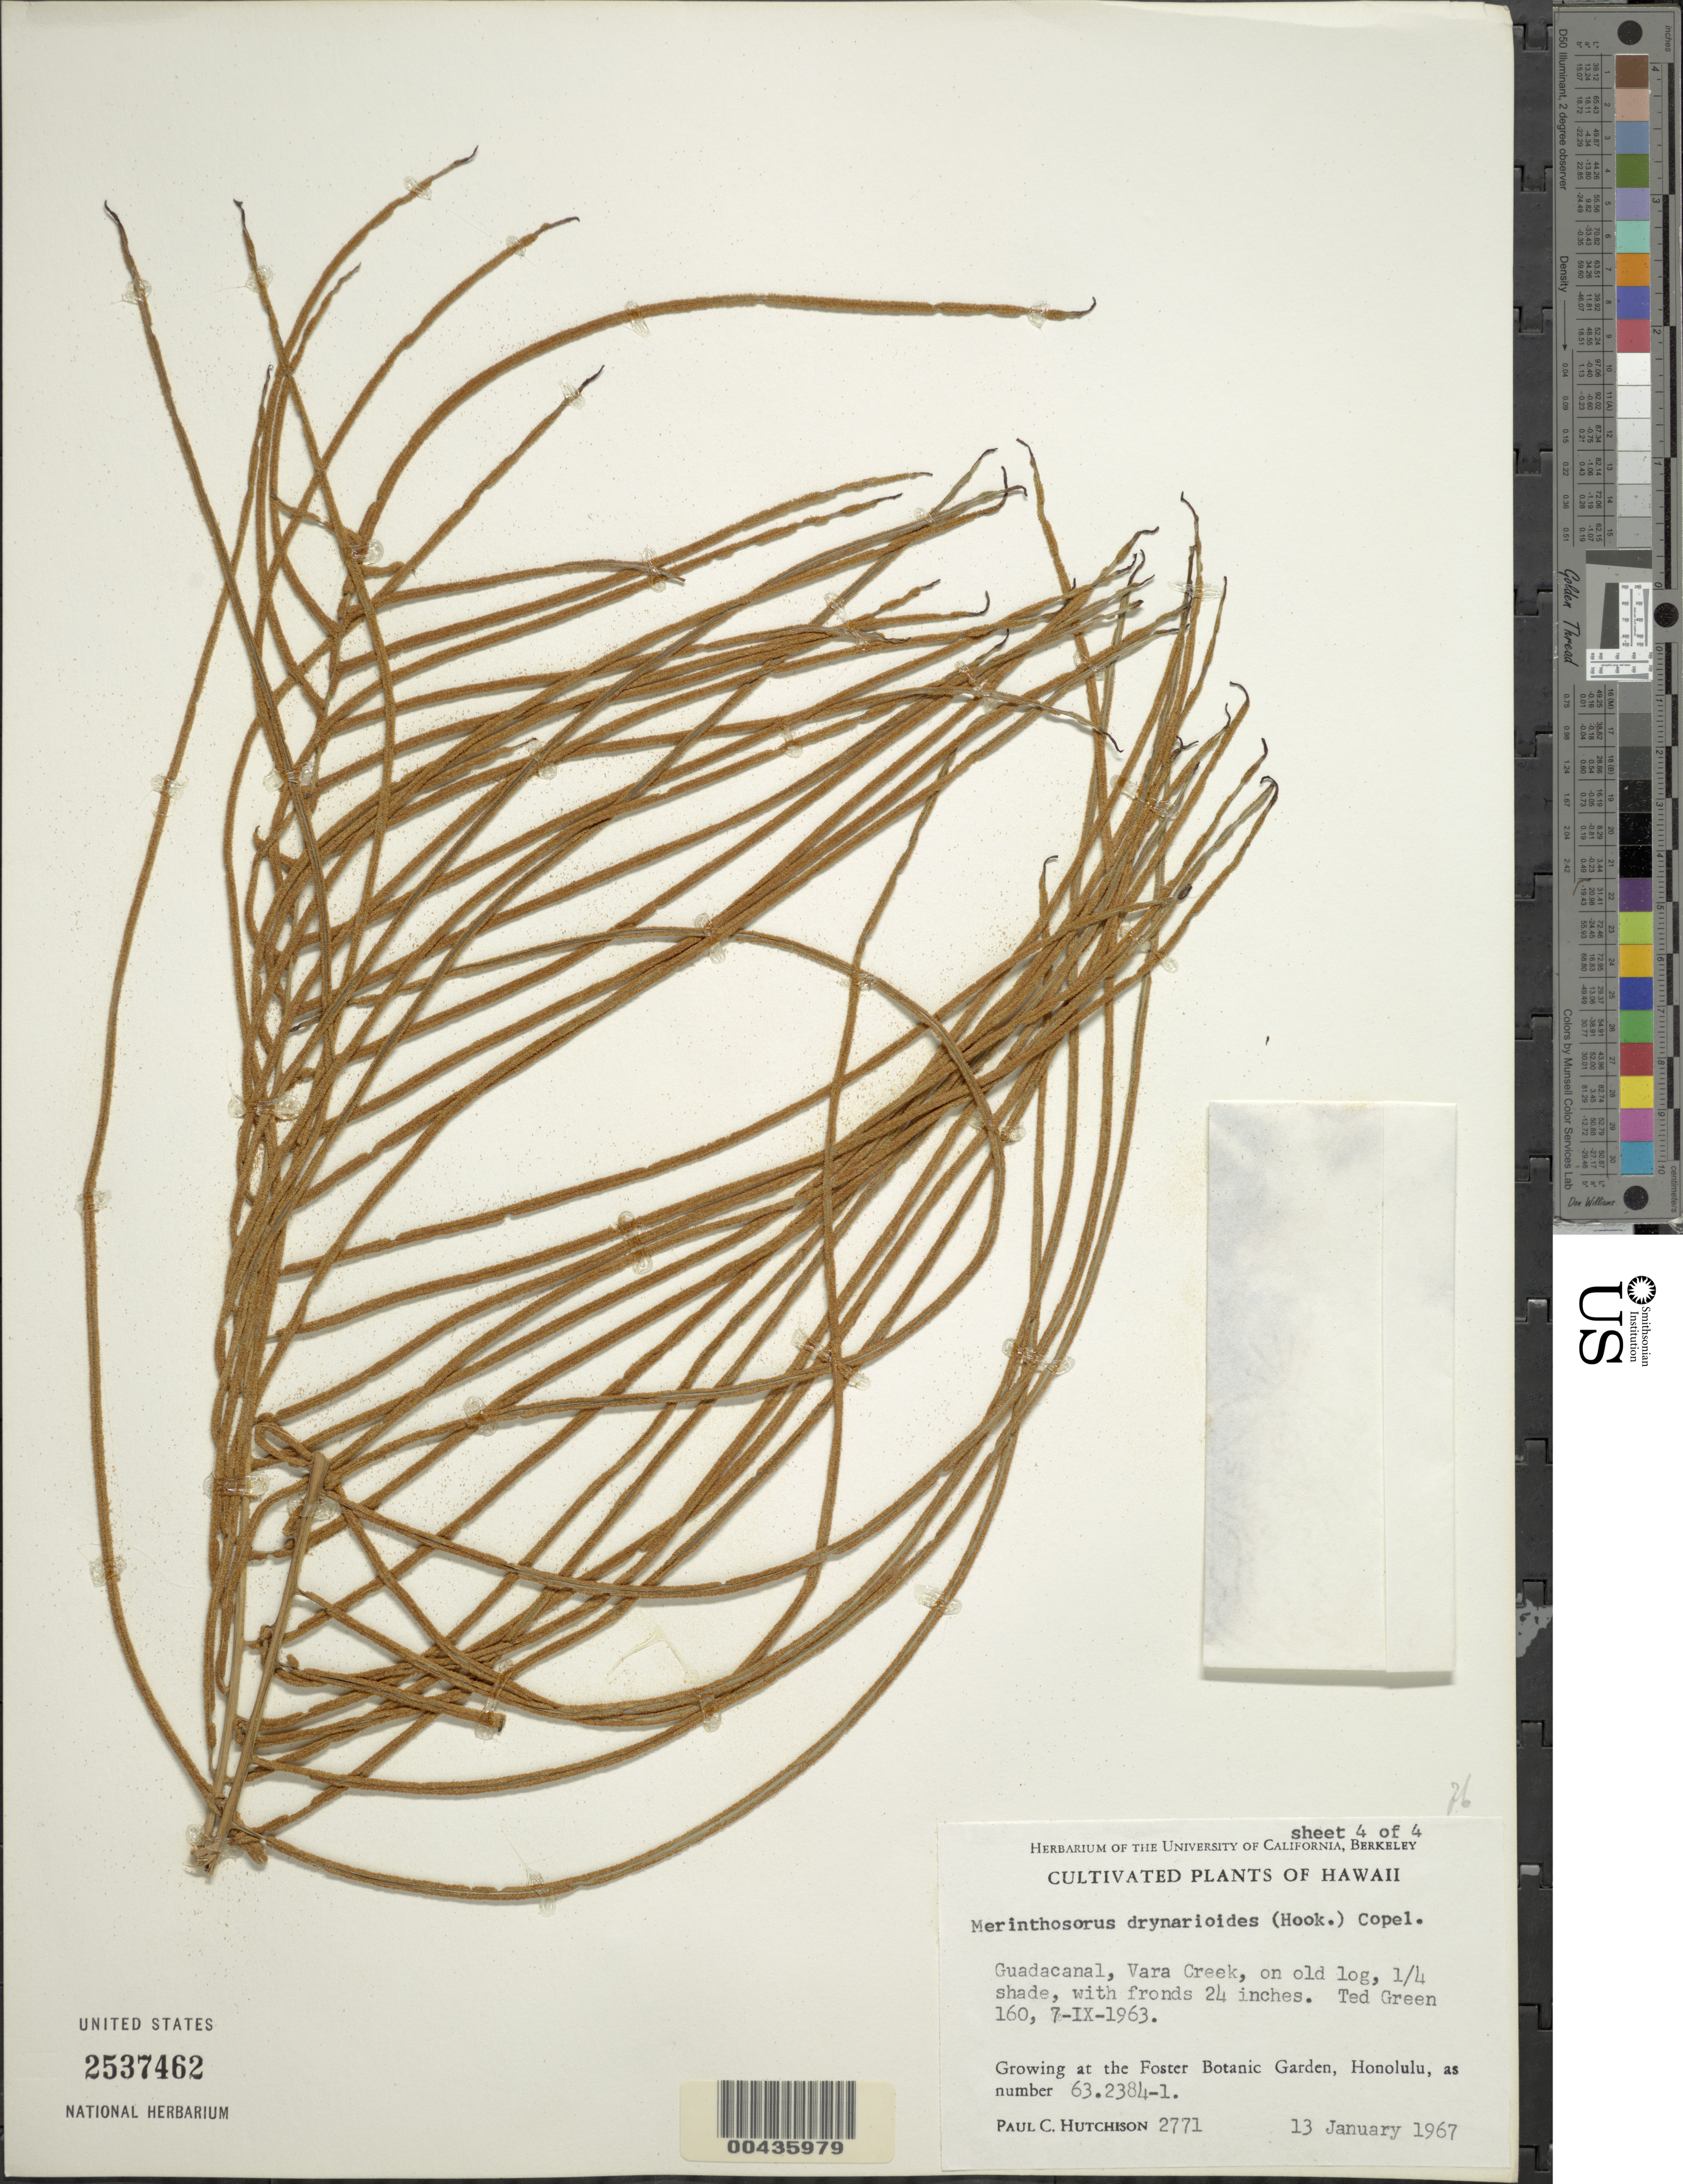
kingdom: Plantae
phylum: Tracheophyta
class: Polypodiopsida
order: Polypodiales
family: Polypodiaceae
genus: Aglaomorpha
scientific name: Aglaomorpha drynarioides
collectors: P. C. Hutchison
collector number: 2771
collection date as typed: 13 Jan 1967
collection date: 1967-01-13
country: United States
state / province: Hawaii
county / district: Honolulu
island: Oahu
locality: Guadacanal, Vara Creek; Foster Botanic Garden, Honolulu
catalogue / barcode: US 2537462